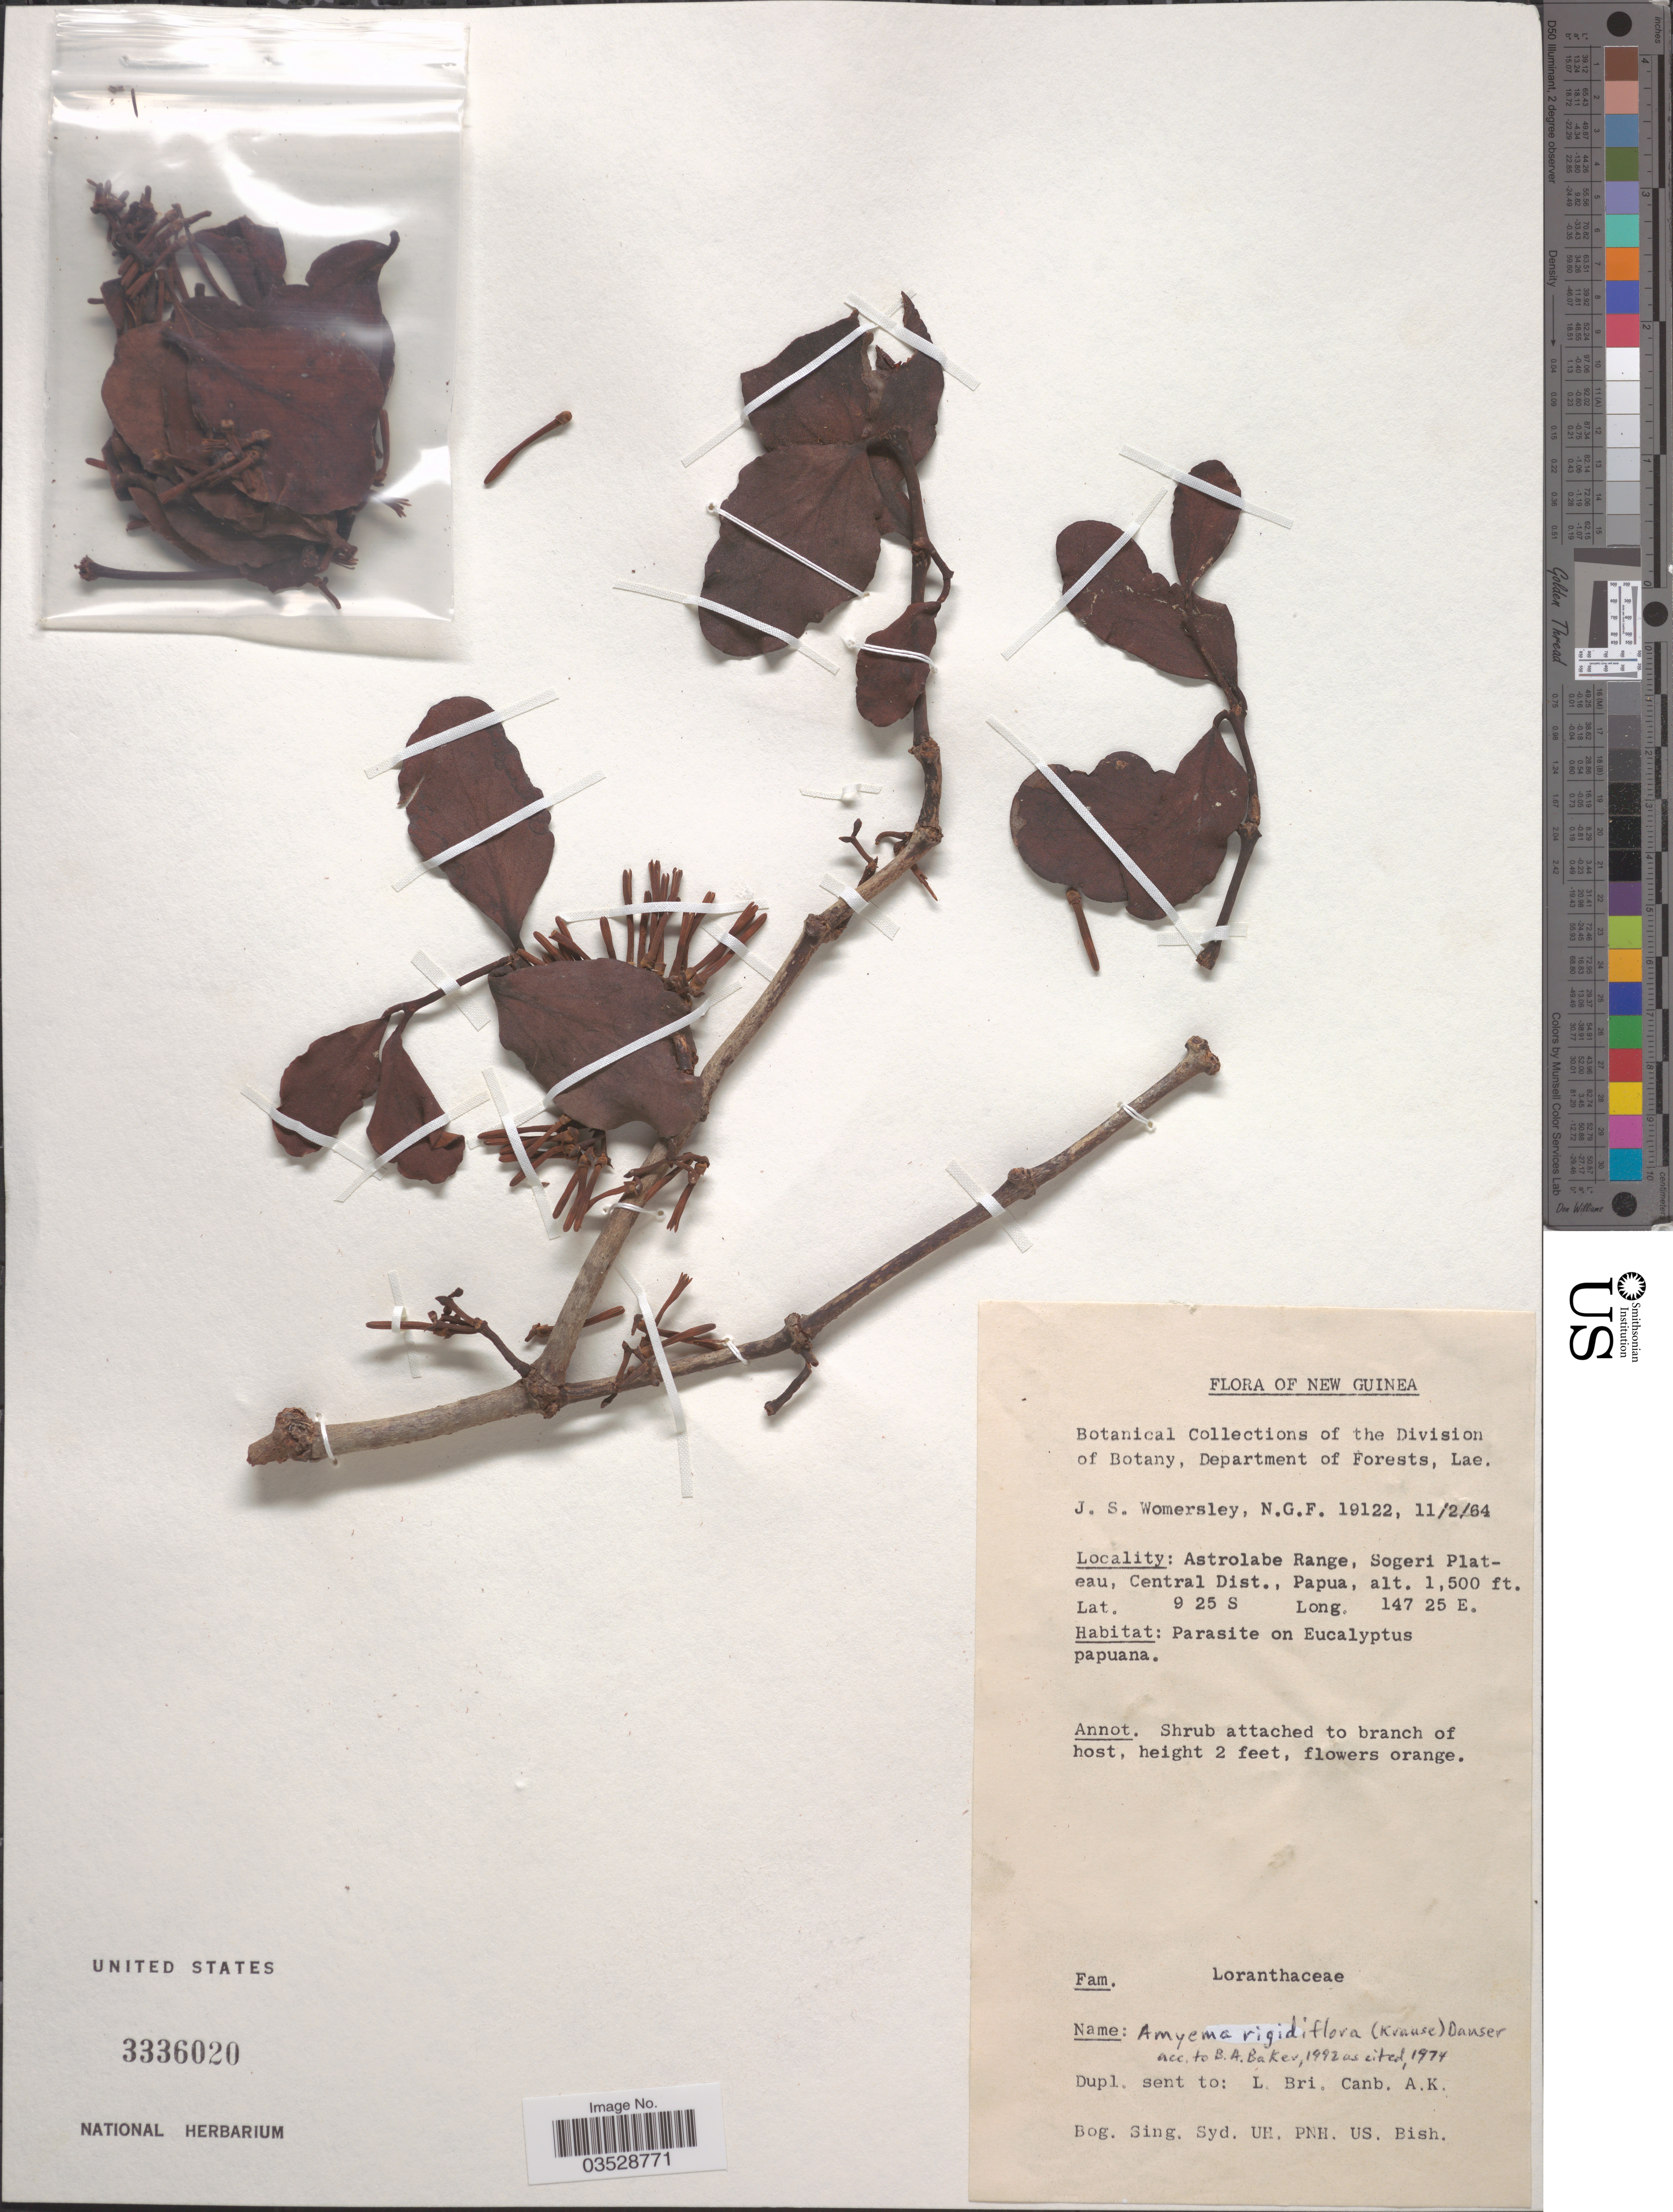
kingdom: Plantae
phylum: Tracheophyta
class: Magnoliopsida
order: Santalales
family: Loranthaceae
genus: Amyema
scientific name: Amyema rigidiflora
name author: Danser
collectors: J. S. Womersley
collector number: NGF19122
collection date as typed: Transcribed d/m/y: 11/2/64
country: Papua New Guinea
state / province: Central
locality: New Guinea. Astrolabe Range, Sogeri Plateau, Central Dist., Papua.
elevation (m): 457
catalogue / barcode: US 3336020